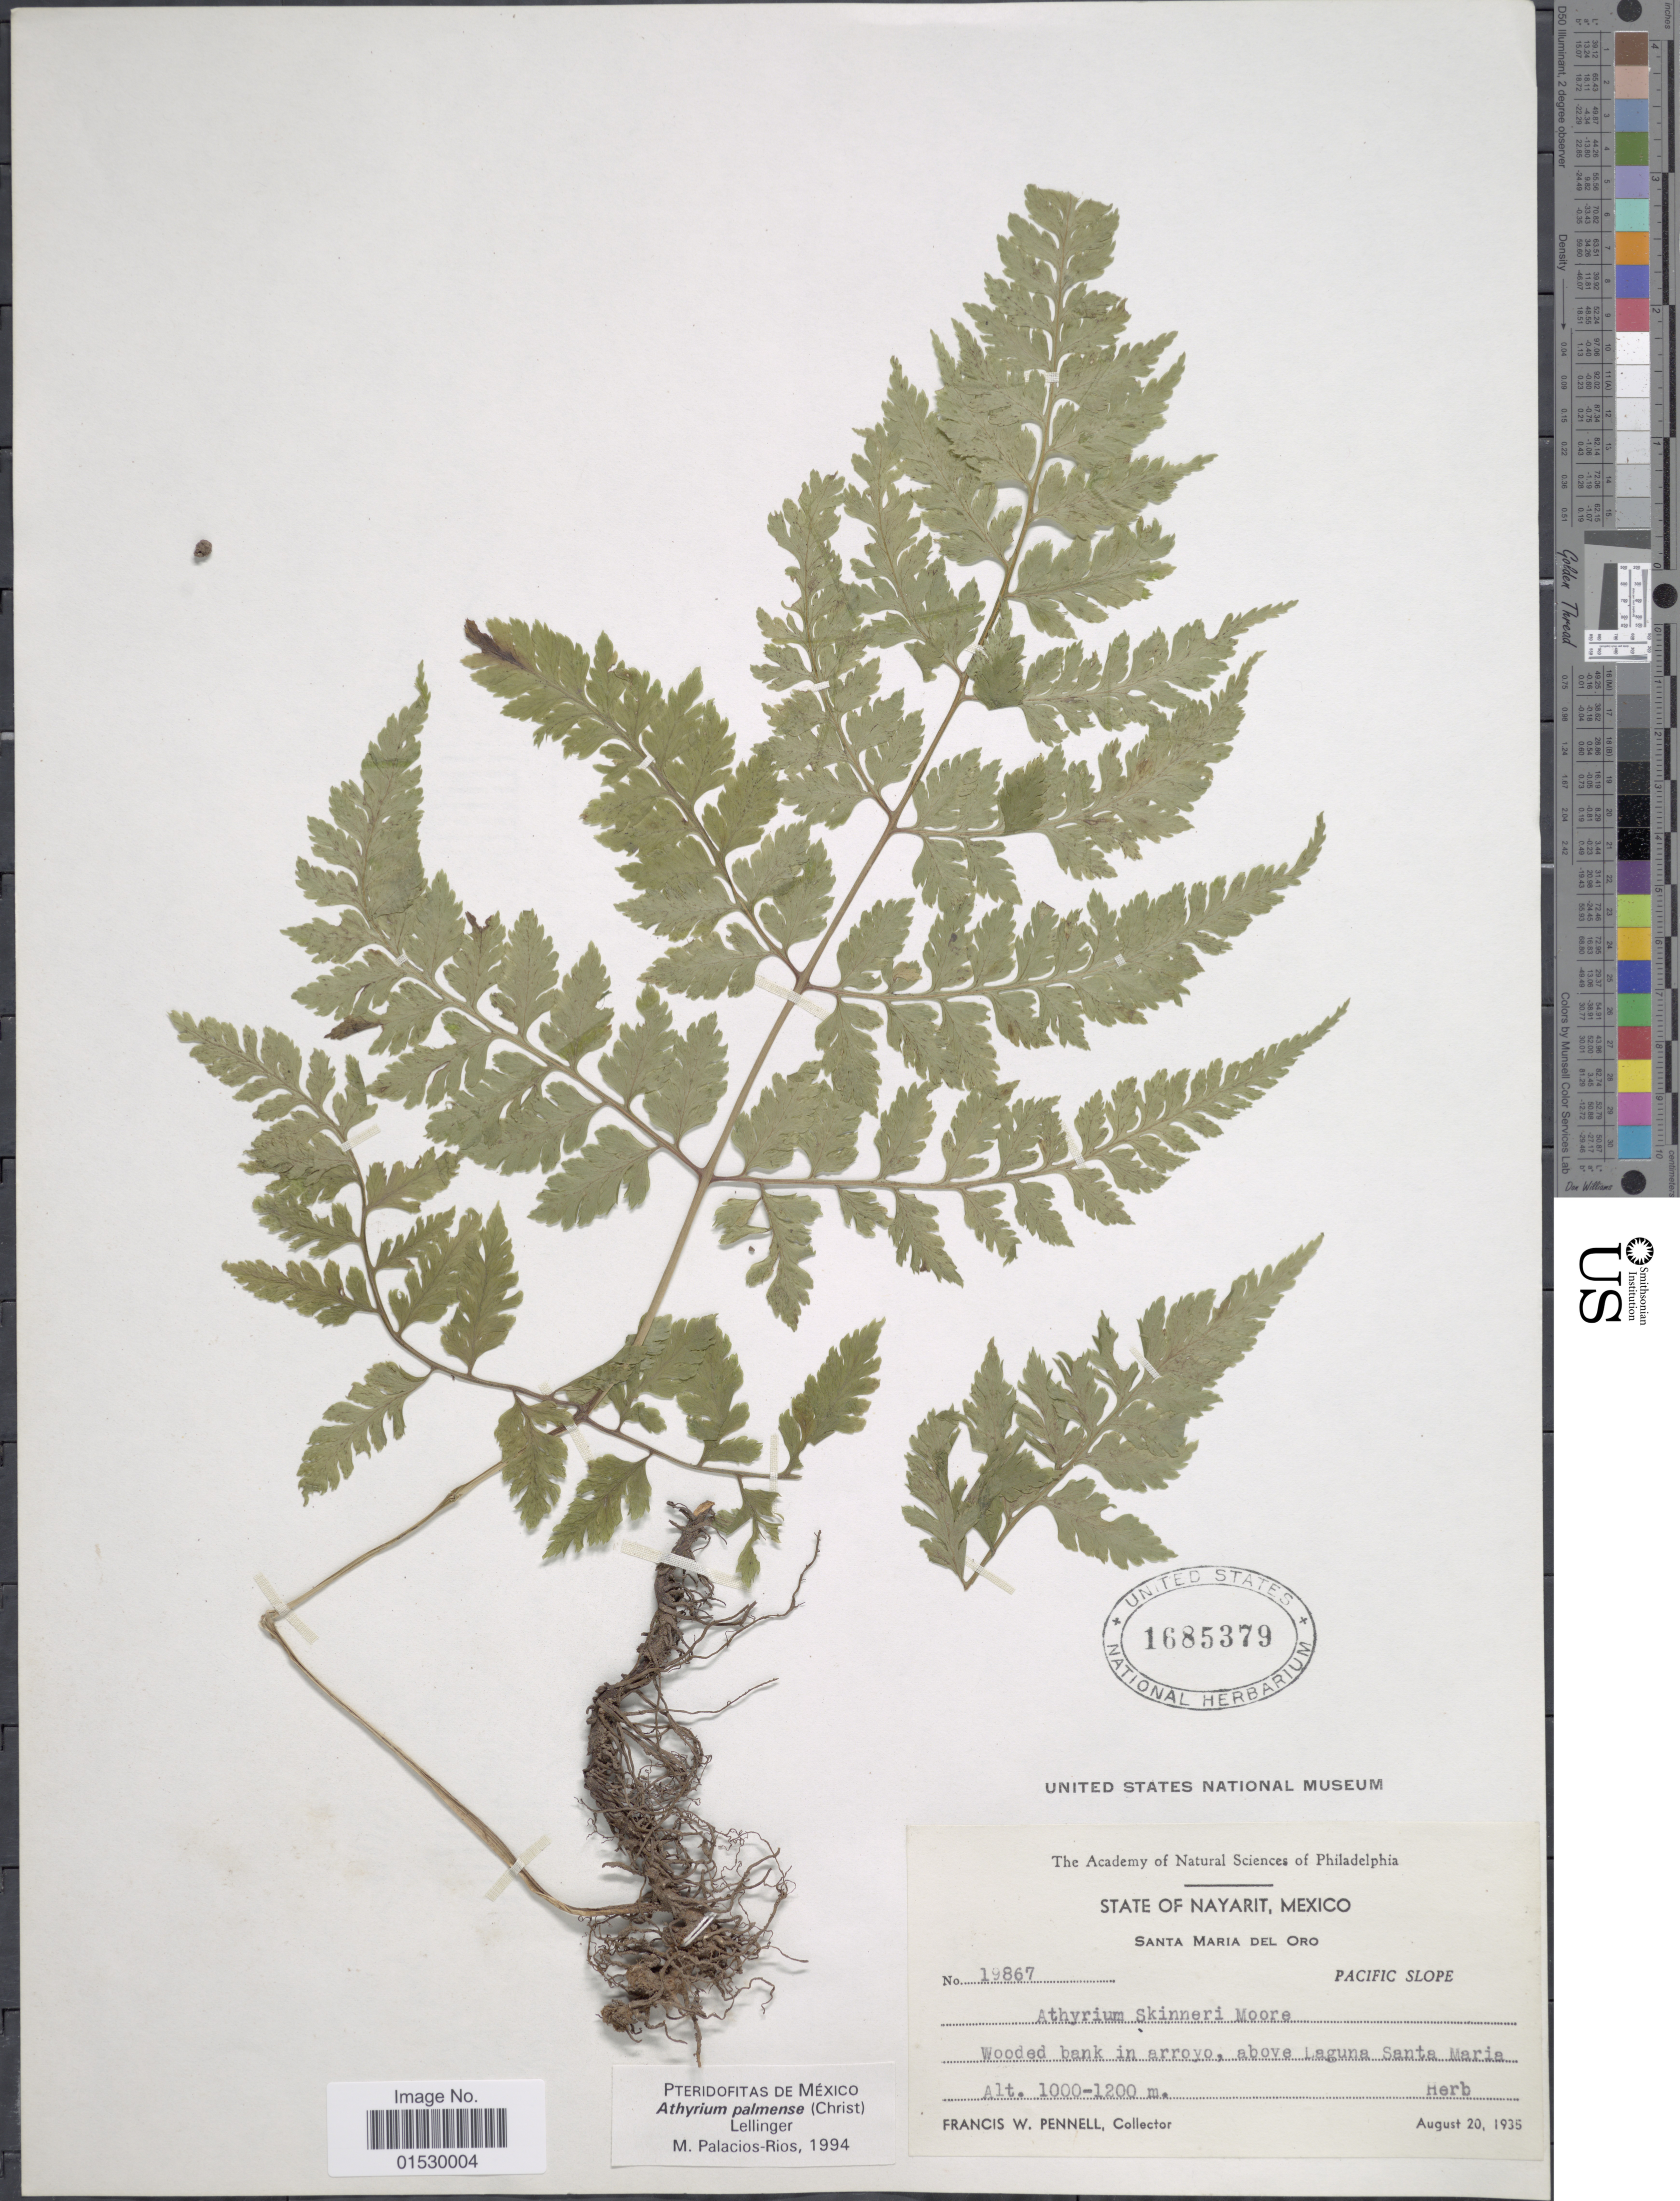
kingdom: Plantae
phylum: Tracheophyta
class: Polypodiopsida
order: Polypodiales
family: Athyriaceae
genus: Athyrium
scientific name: Athyrium palmense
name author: (Christ) Lellinger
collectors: F. W. Pennell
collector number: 19867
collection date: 1935-08-20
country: Mexico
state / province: Nayarit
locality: Santa Maria Del Oro, Pacific Slope, Wooded bank in arroyo, above Laguna Santa Maria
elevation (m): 1000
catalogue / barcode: US 1685379